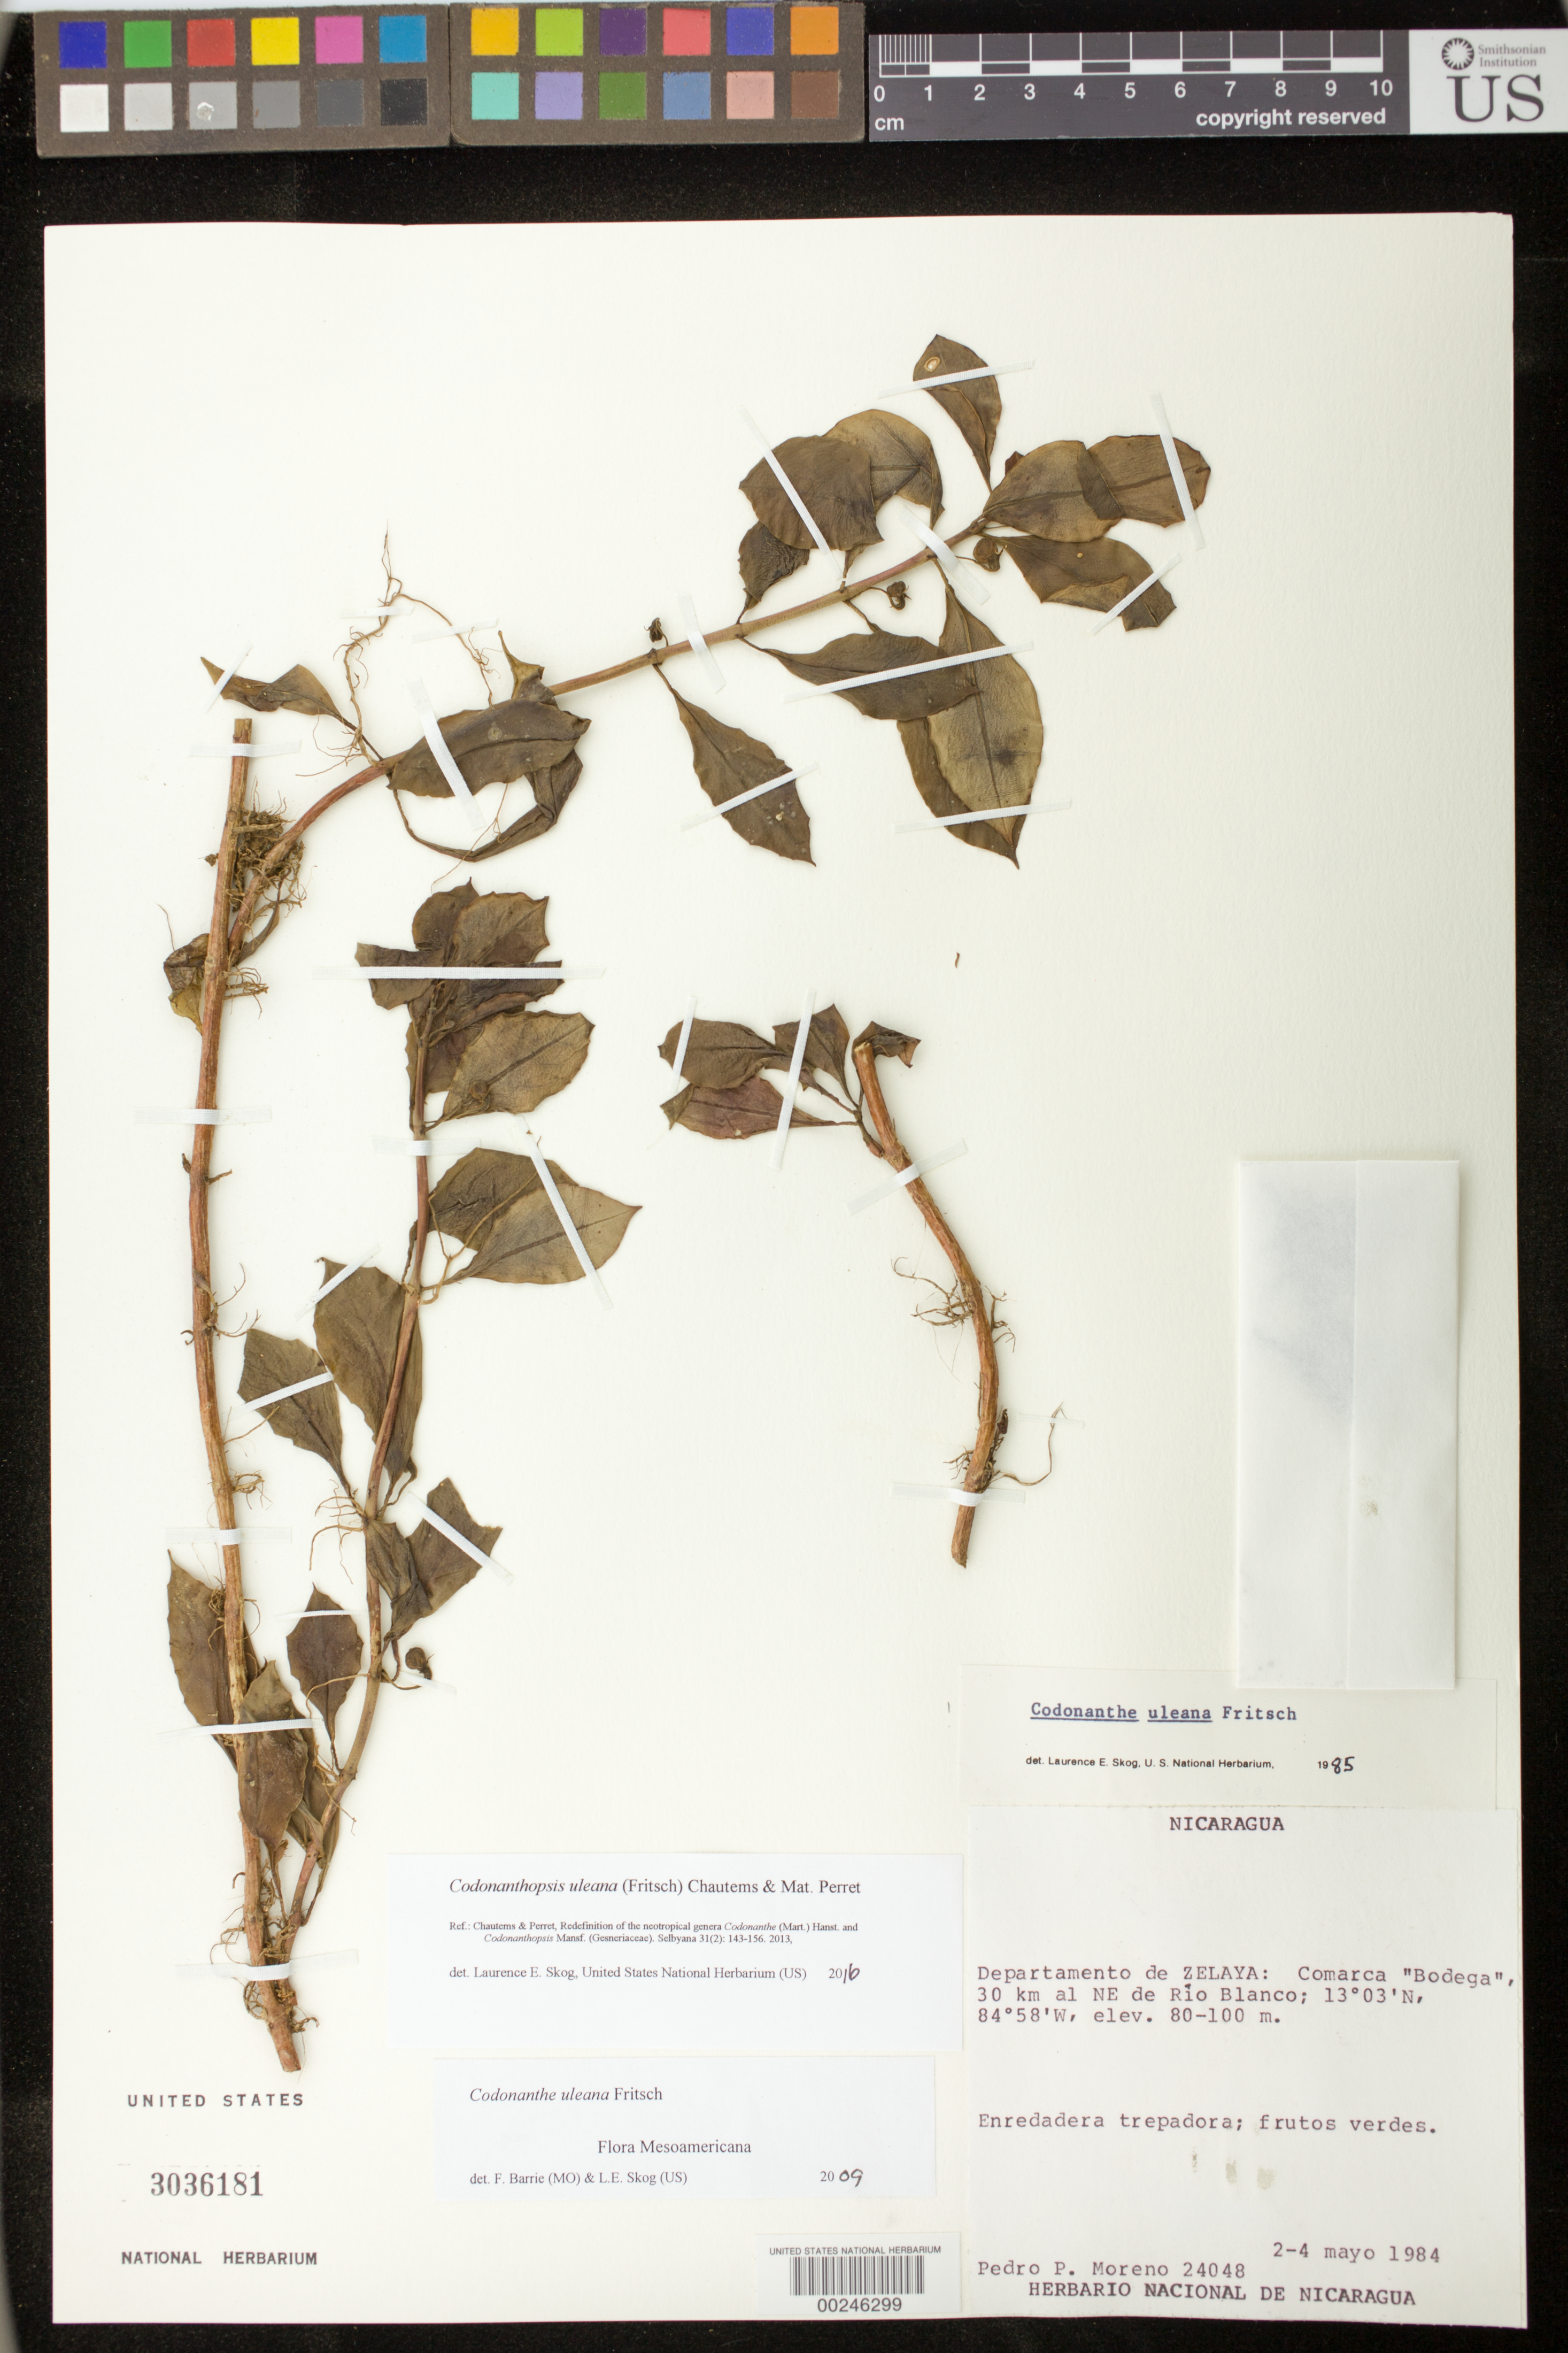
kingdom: Plantae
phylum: Tracheophyta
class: Magnoliopsida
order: Lamiales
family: Gesneriaceae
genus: Codonanthopsis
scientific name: Codonanthopsis uleana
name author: (Fritsch) Chautems & Mat.Perret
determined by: Skog, Laurence E.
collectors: P. Moreno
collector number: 24048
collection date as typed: May 1984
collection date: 1984-05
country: Nicaragua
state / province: Boaco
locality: Comarca "Bodega", 30 km NE of Rio Blanco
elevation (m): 80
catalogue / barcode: US 3036181